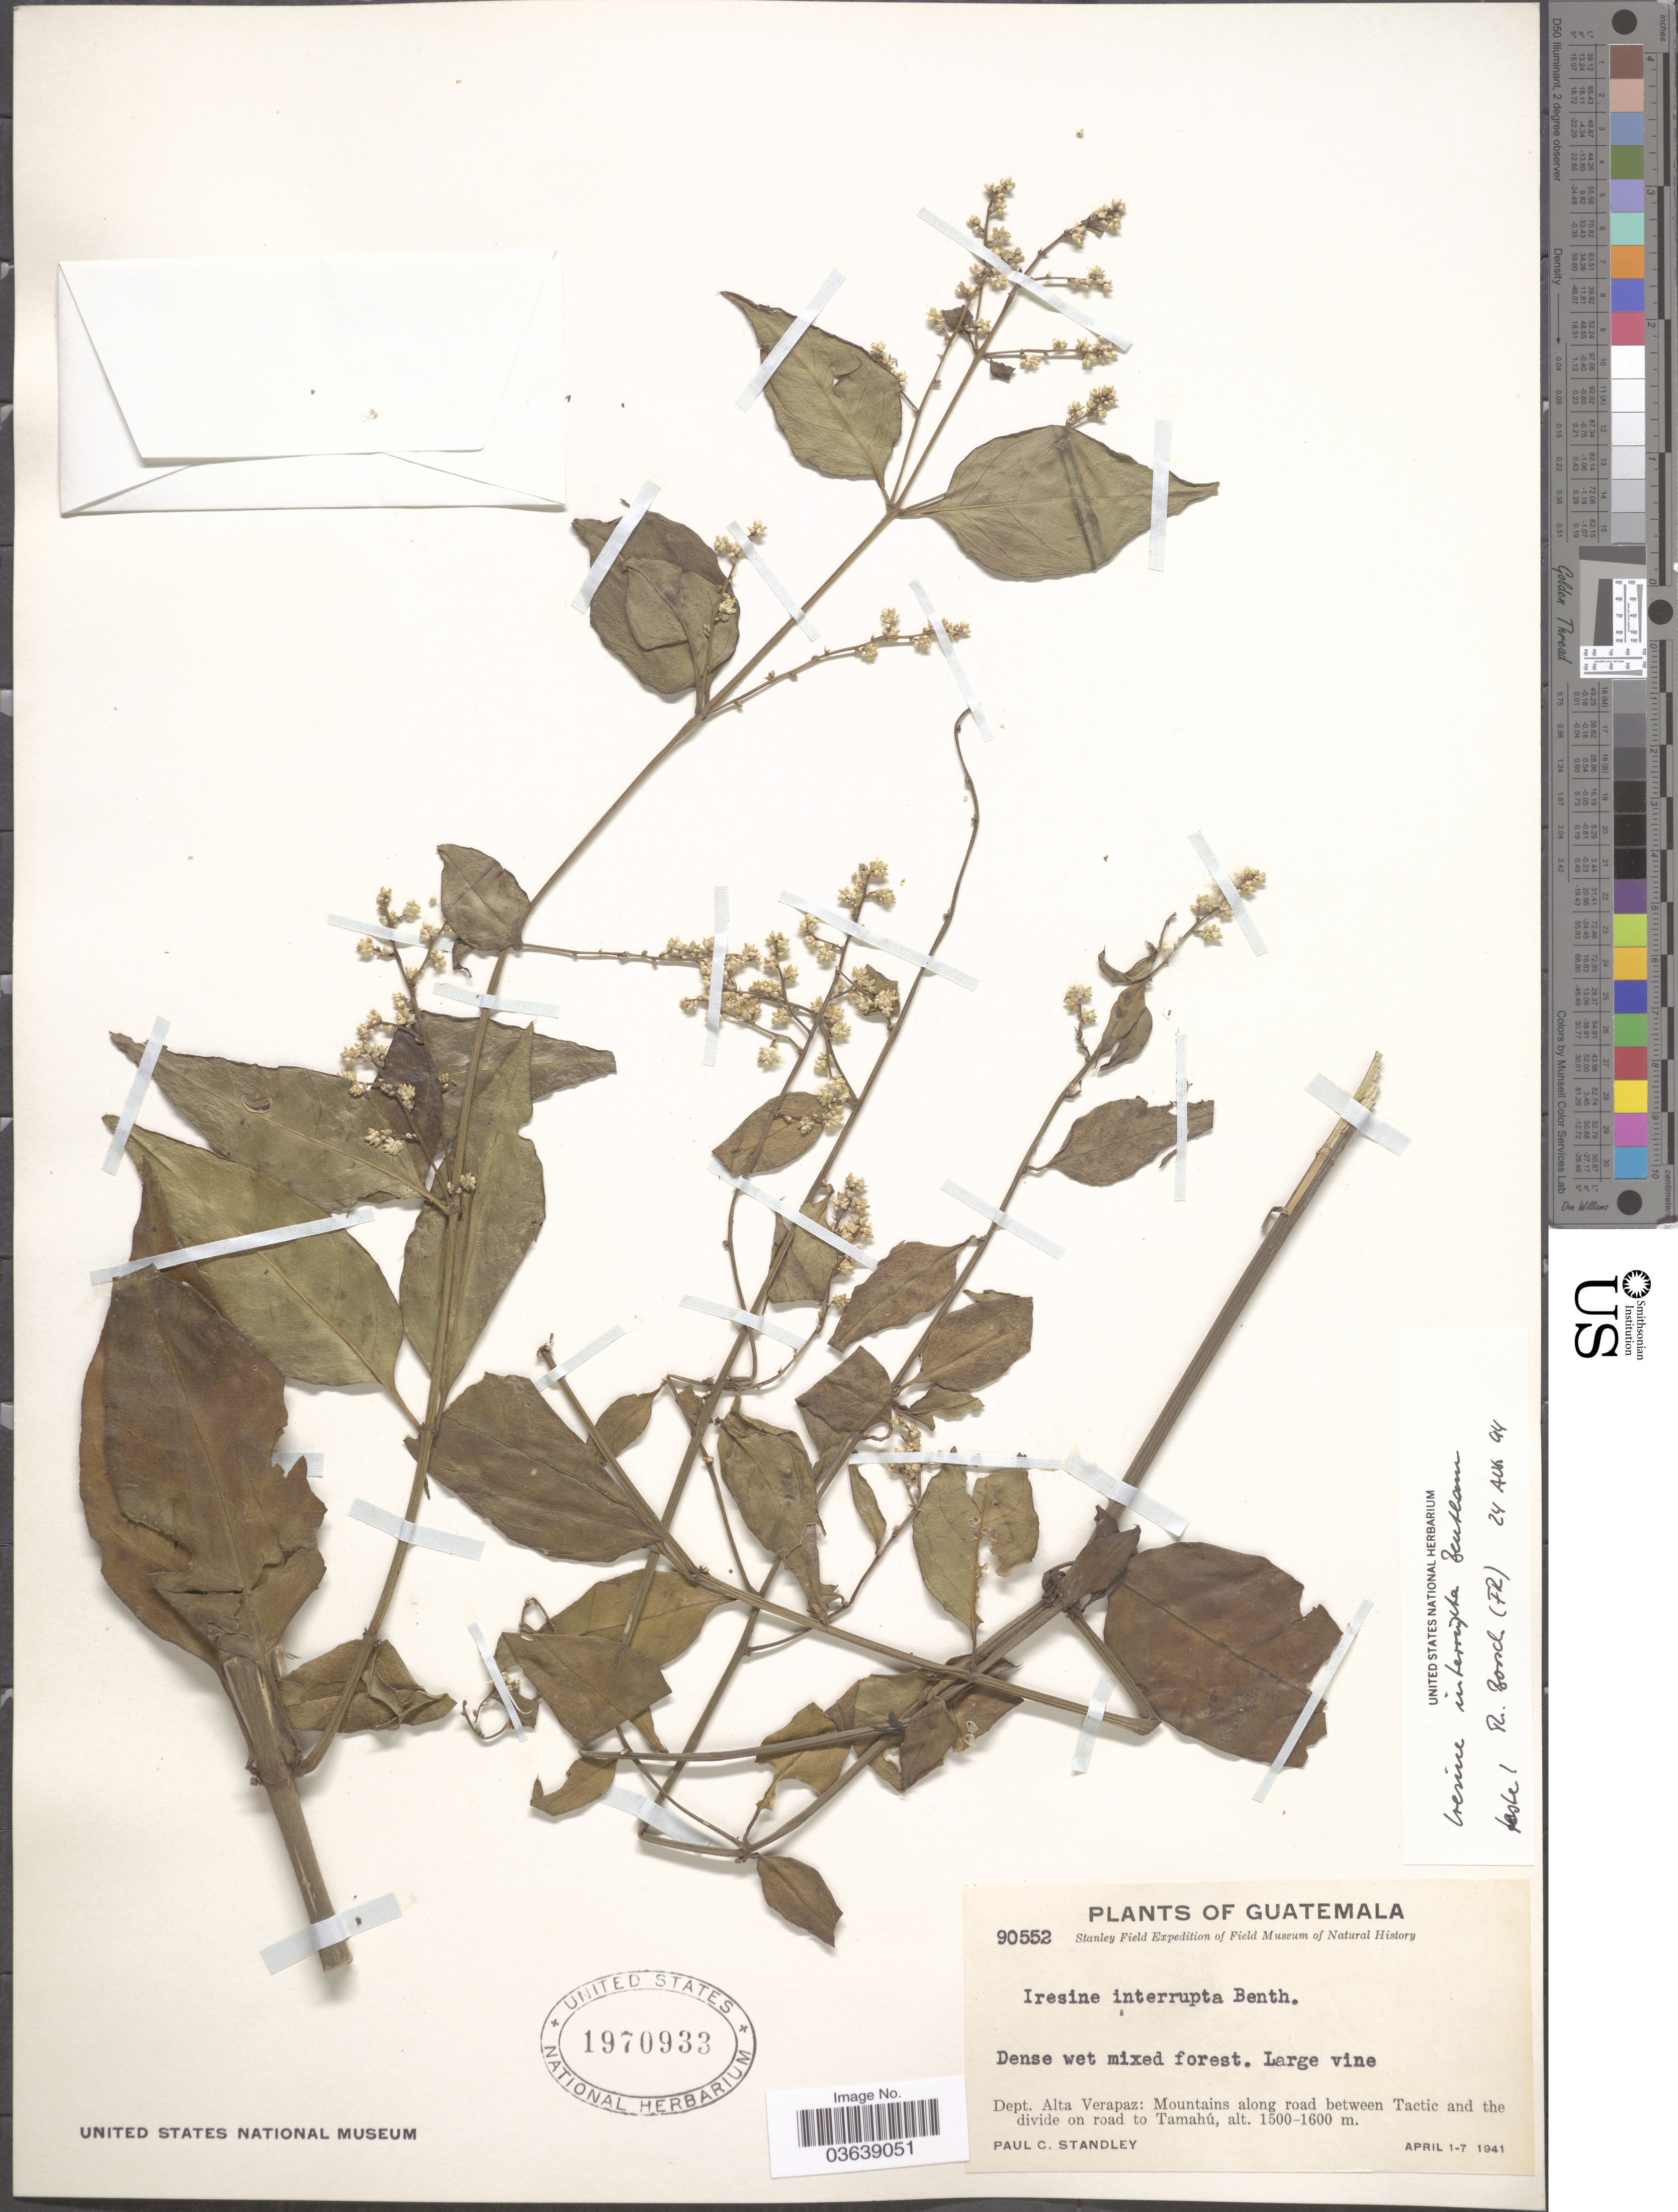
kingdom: Plantae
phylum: Tracheophyta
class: Magnoliopsida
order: Caryophyllales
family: Amaranthaceae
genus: Iresine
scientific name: Iresine interrupta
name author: Benth.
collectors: P. C. Standley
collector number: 90552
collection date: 1941-04-01/1941-04-07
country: Guatemala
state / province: Alta Verapaz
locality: Dept. Alta Verapaz: Mountains along road between Tactic and the divide on road to Tamahú.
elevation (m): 1500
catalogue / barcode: US 1970933